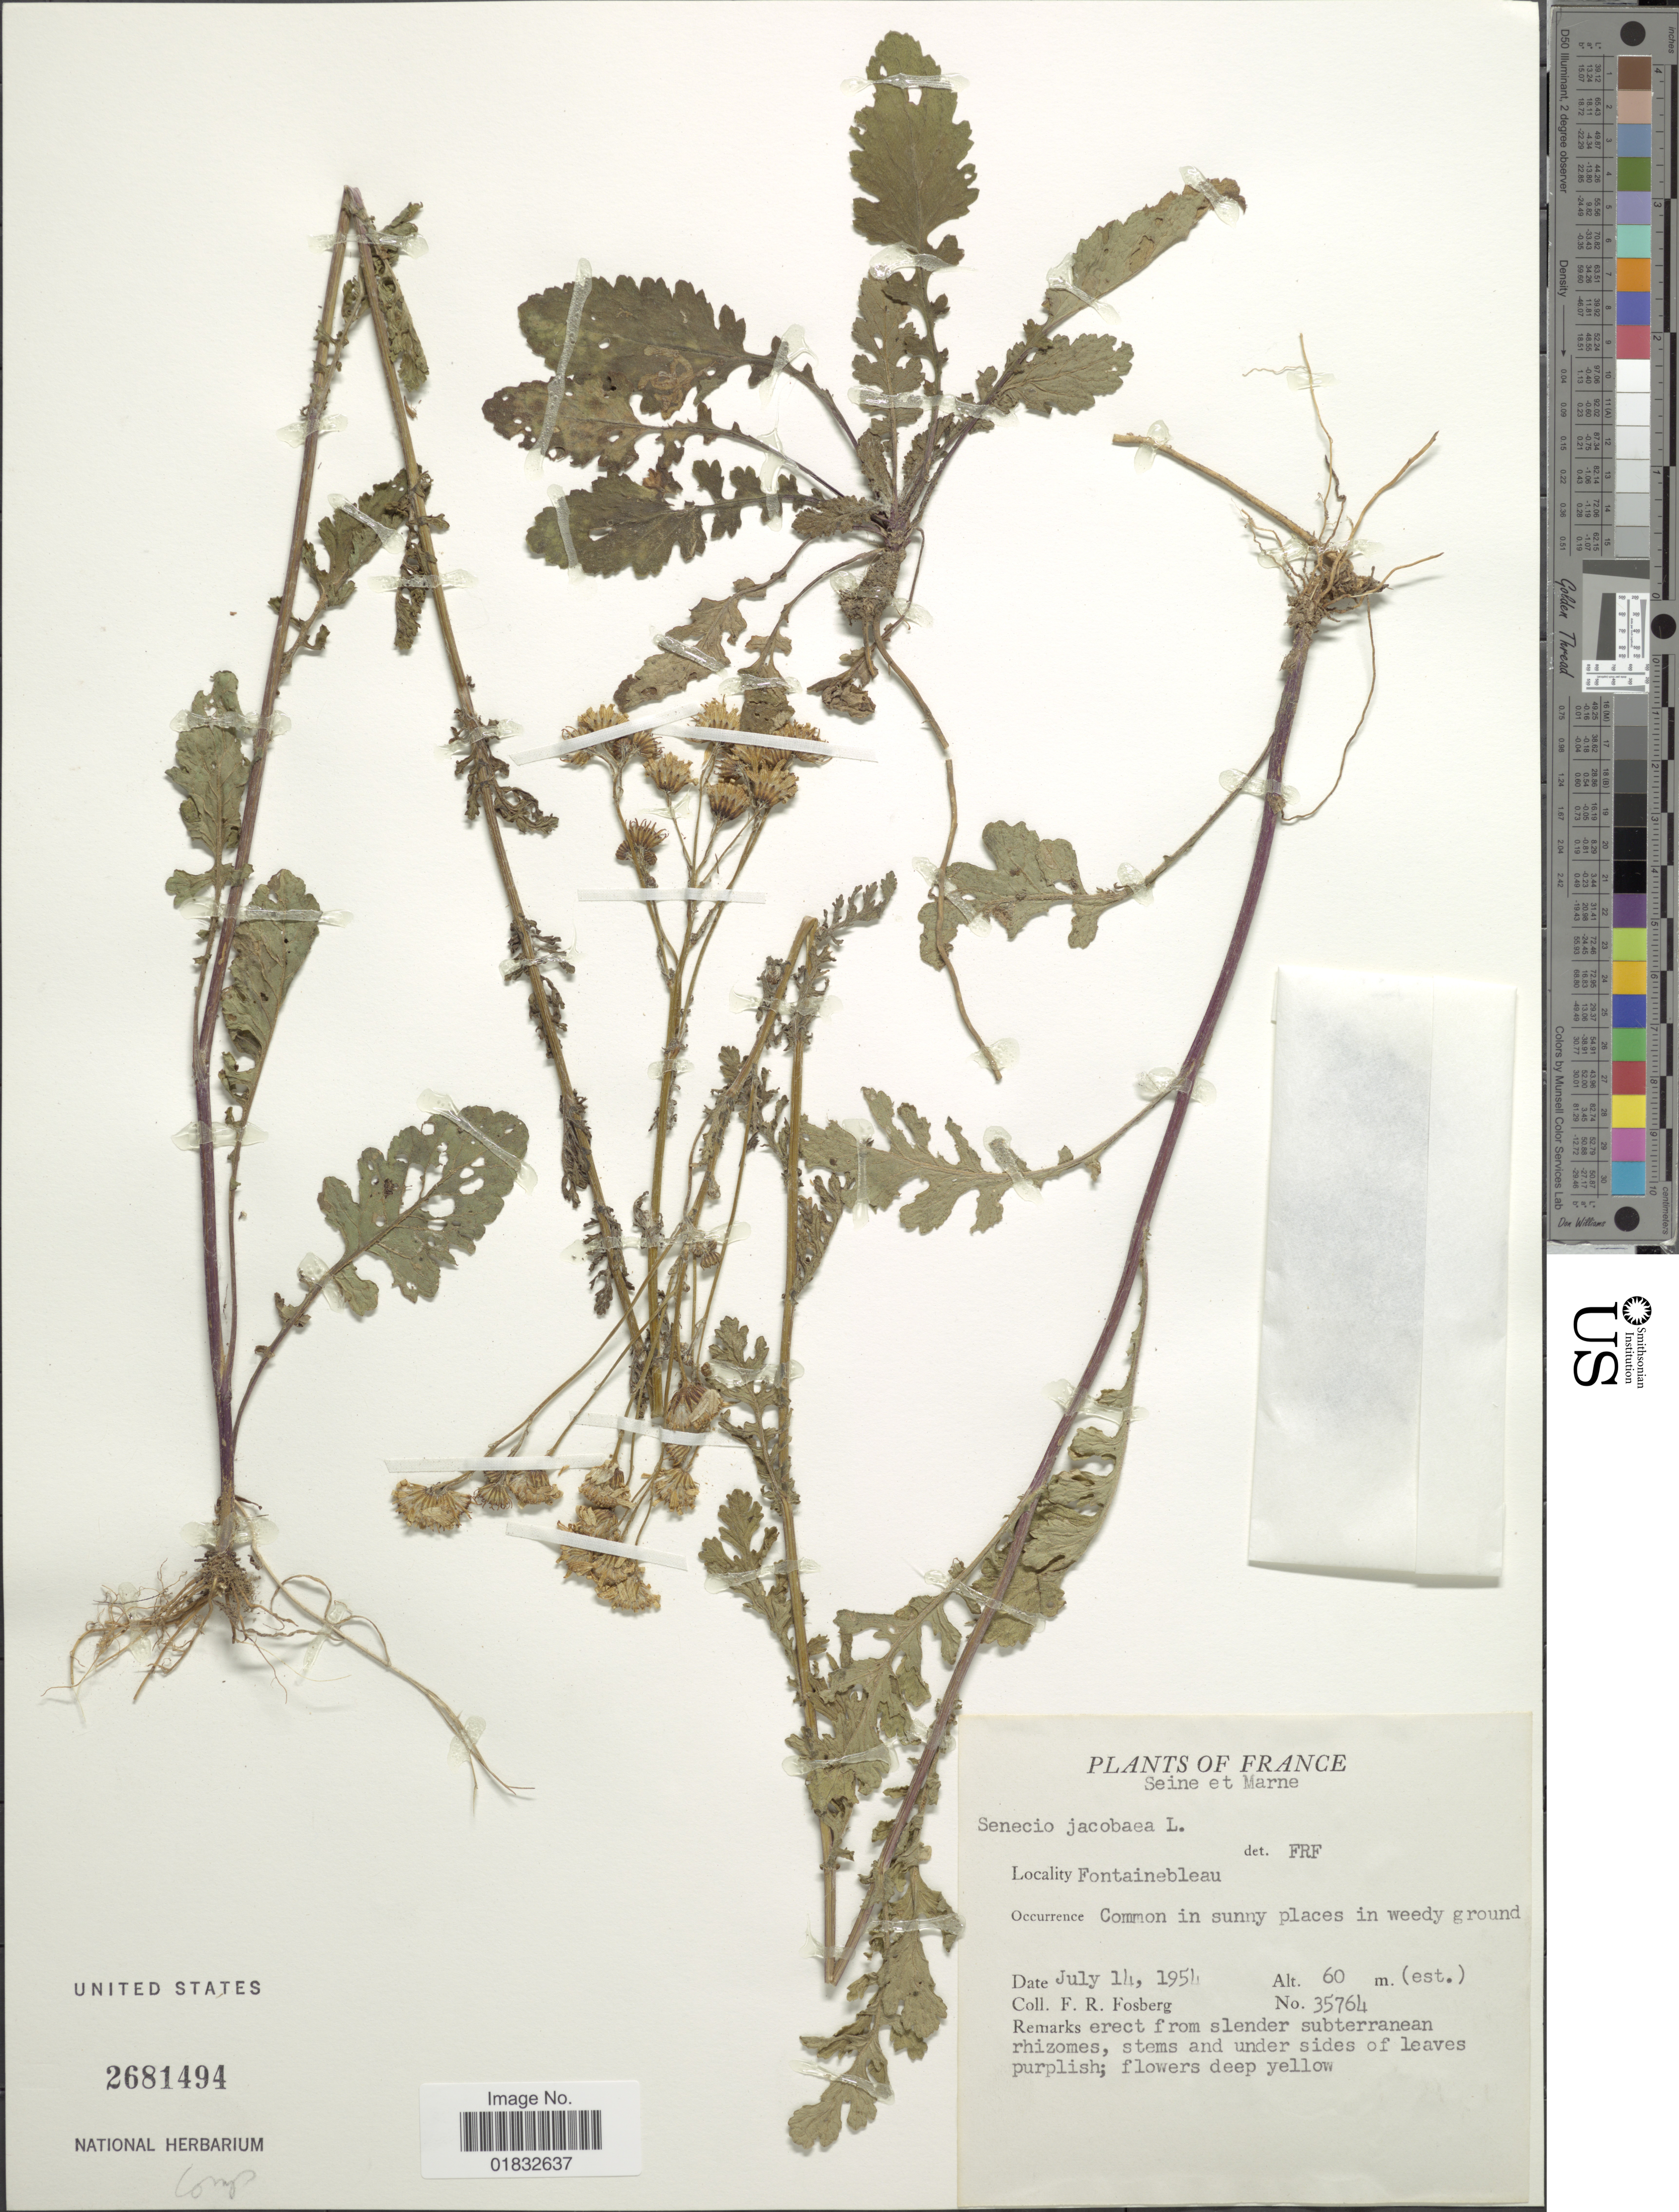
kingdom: Plantae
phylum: Tracheophyta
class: Magnoliopsida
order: Asterales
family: Asteraceae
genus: Jacobaea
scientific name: Jacobaea vulgaris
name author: Gaertn.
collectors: F. R. Fosberg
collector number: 35764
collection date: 1954-07-14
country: France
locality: Seine et Marne, Fontainebleu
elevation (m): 60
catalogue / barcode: US 2681494